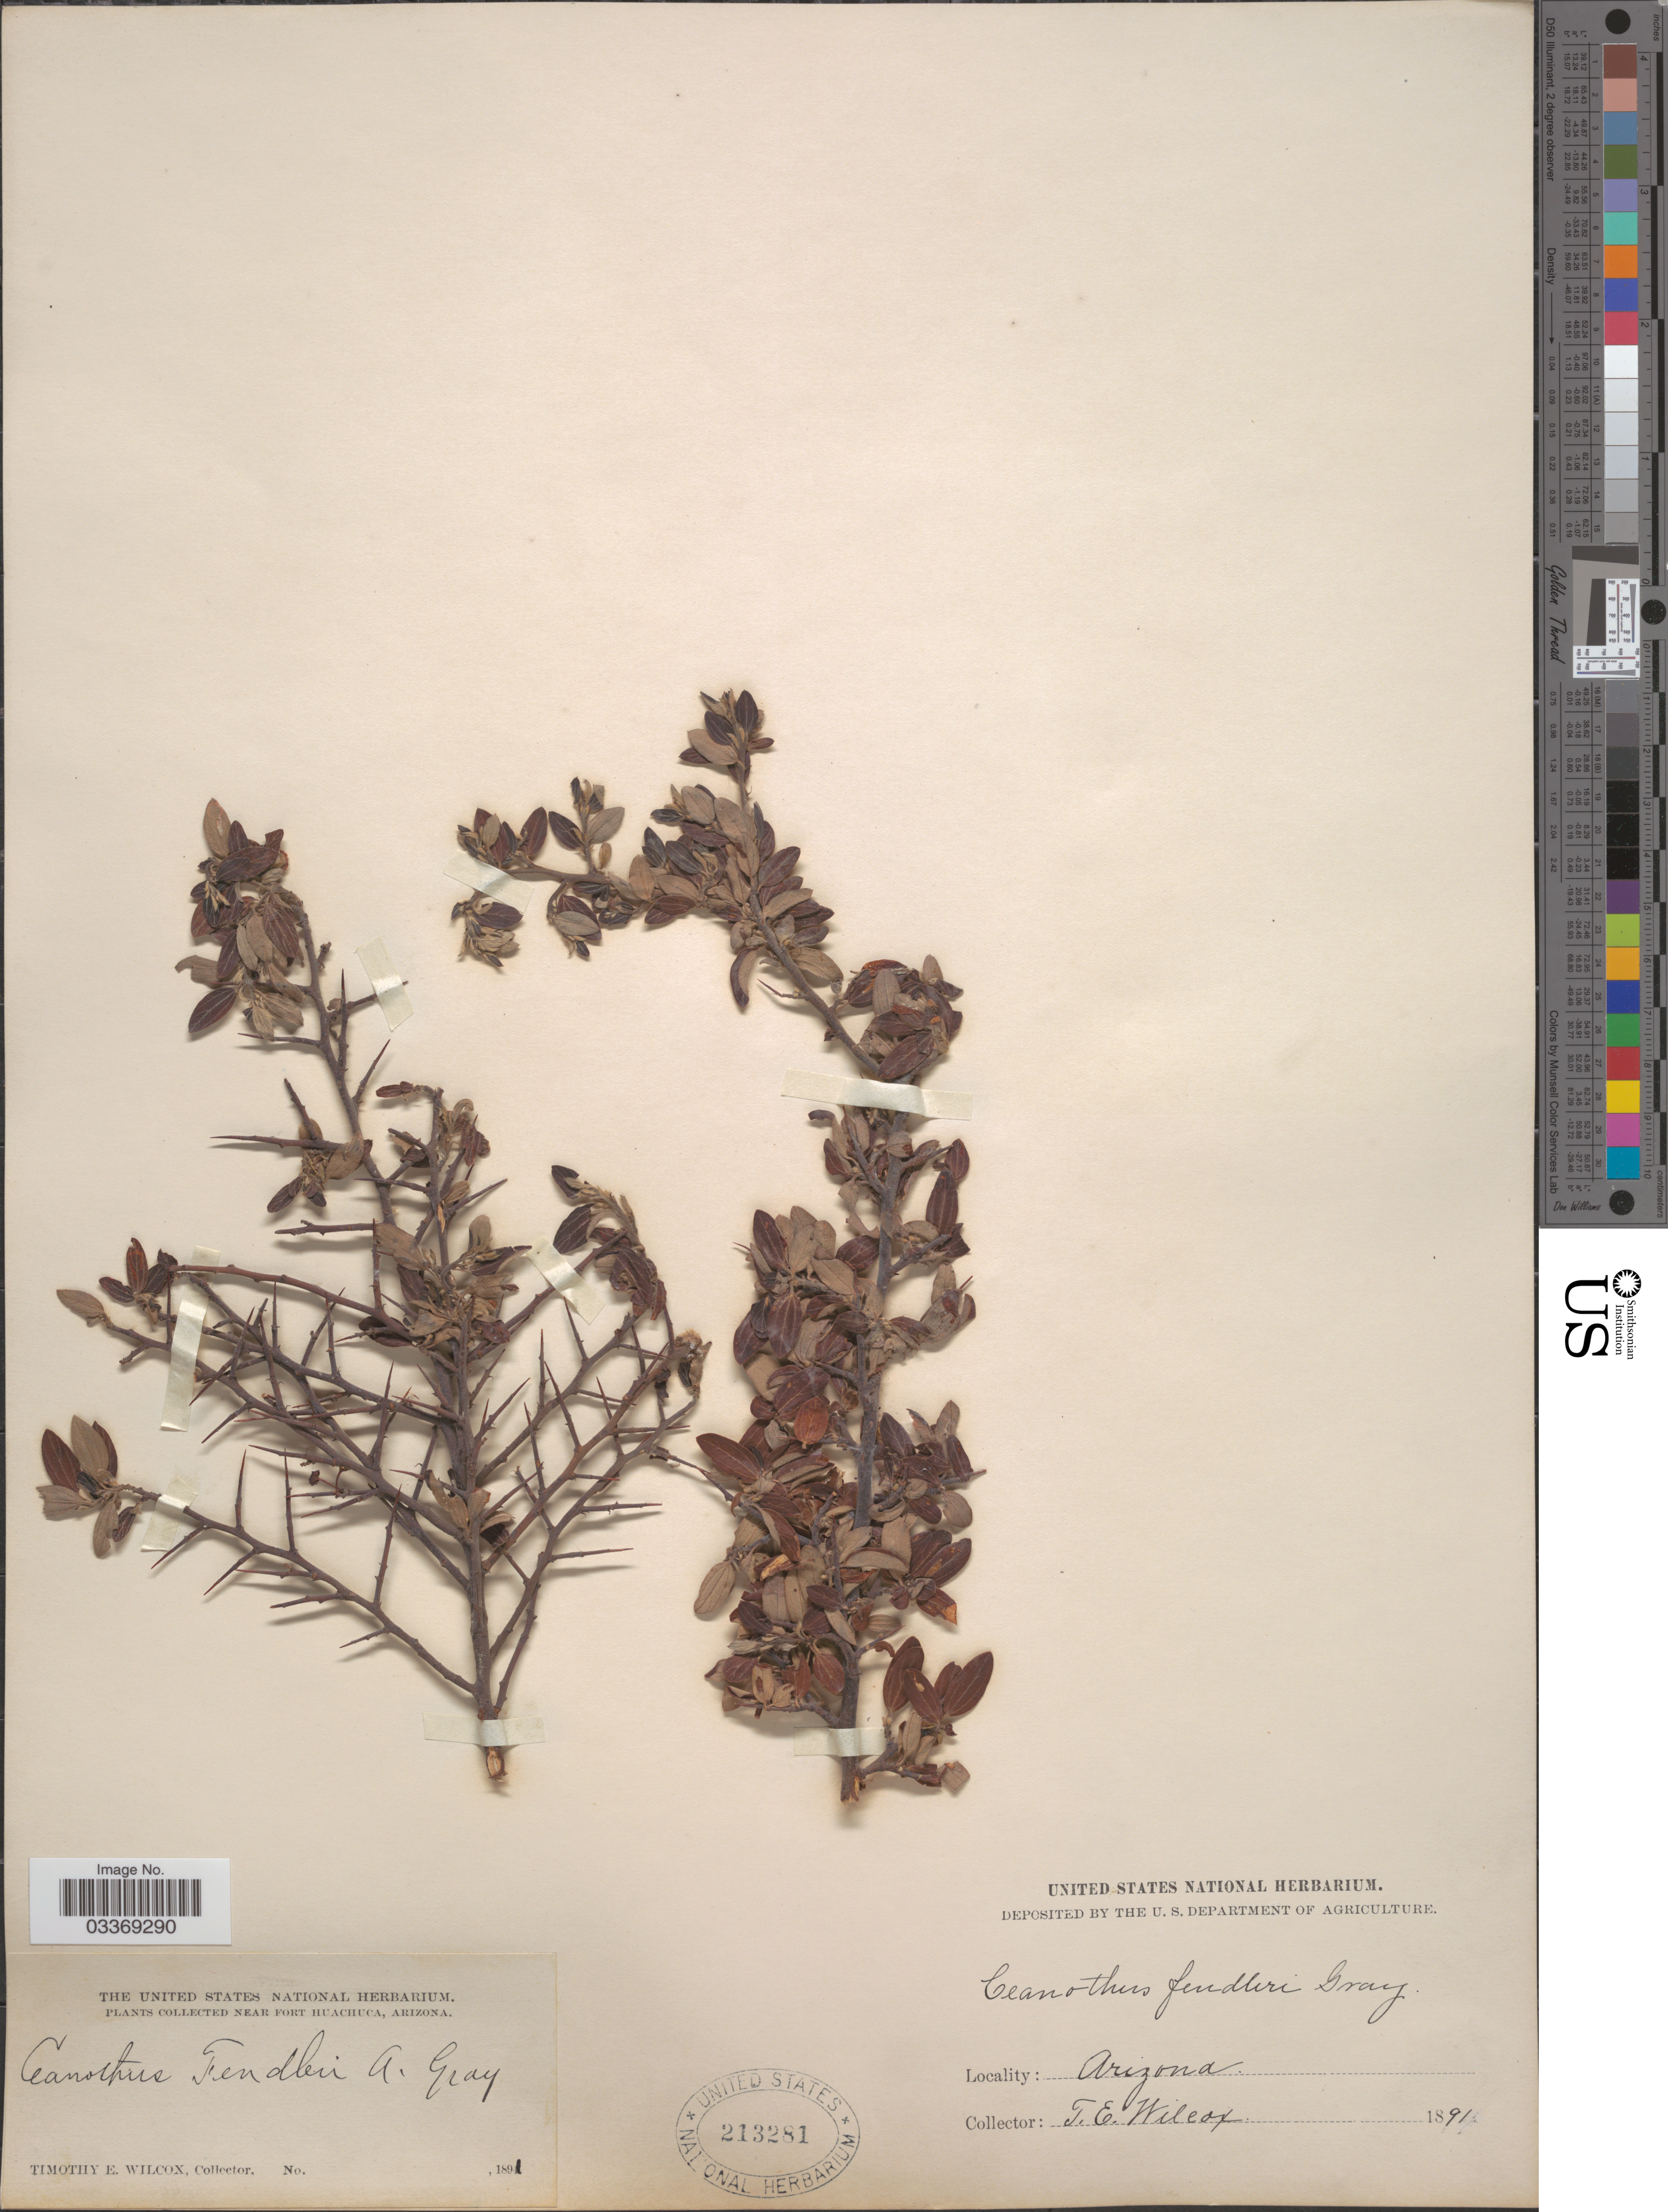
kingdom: Plantae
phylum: Tracheophyta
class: Magnoliopsida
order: Rosales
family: Rhamnaceae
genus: Ceanothus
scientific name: Ceanothus fendleri var. viridis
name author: A. Gray ex Trel.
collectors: T. E. Wilcox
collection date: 1891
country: United States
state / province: Arizona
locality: Near Fort Huachuca.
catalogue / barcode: US 213281